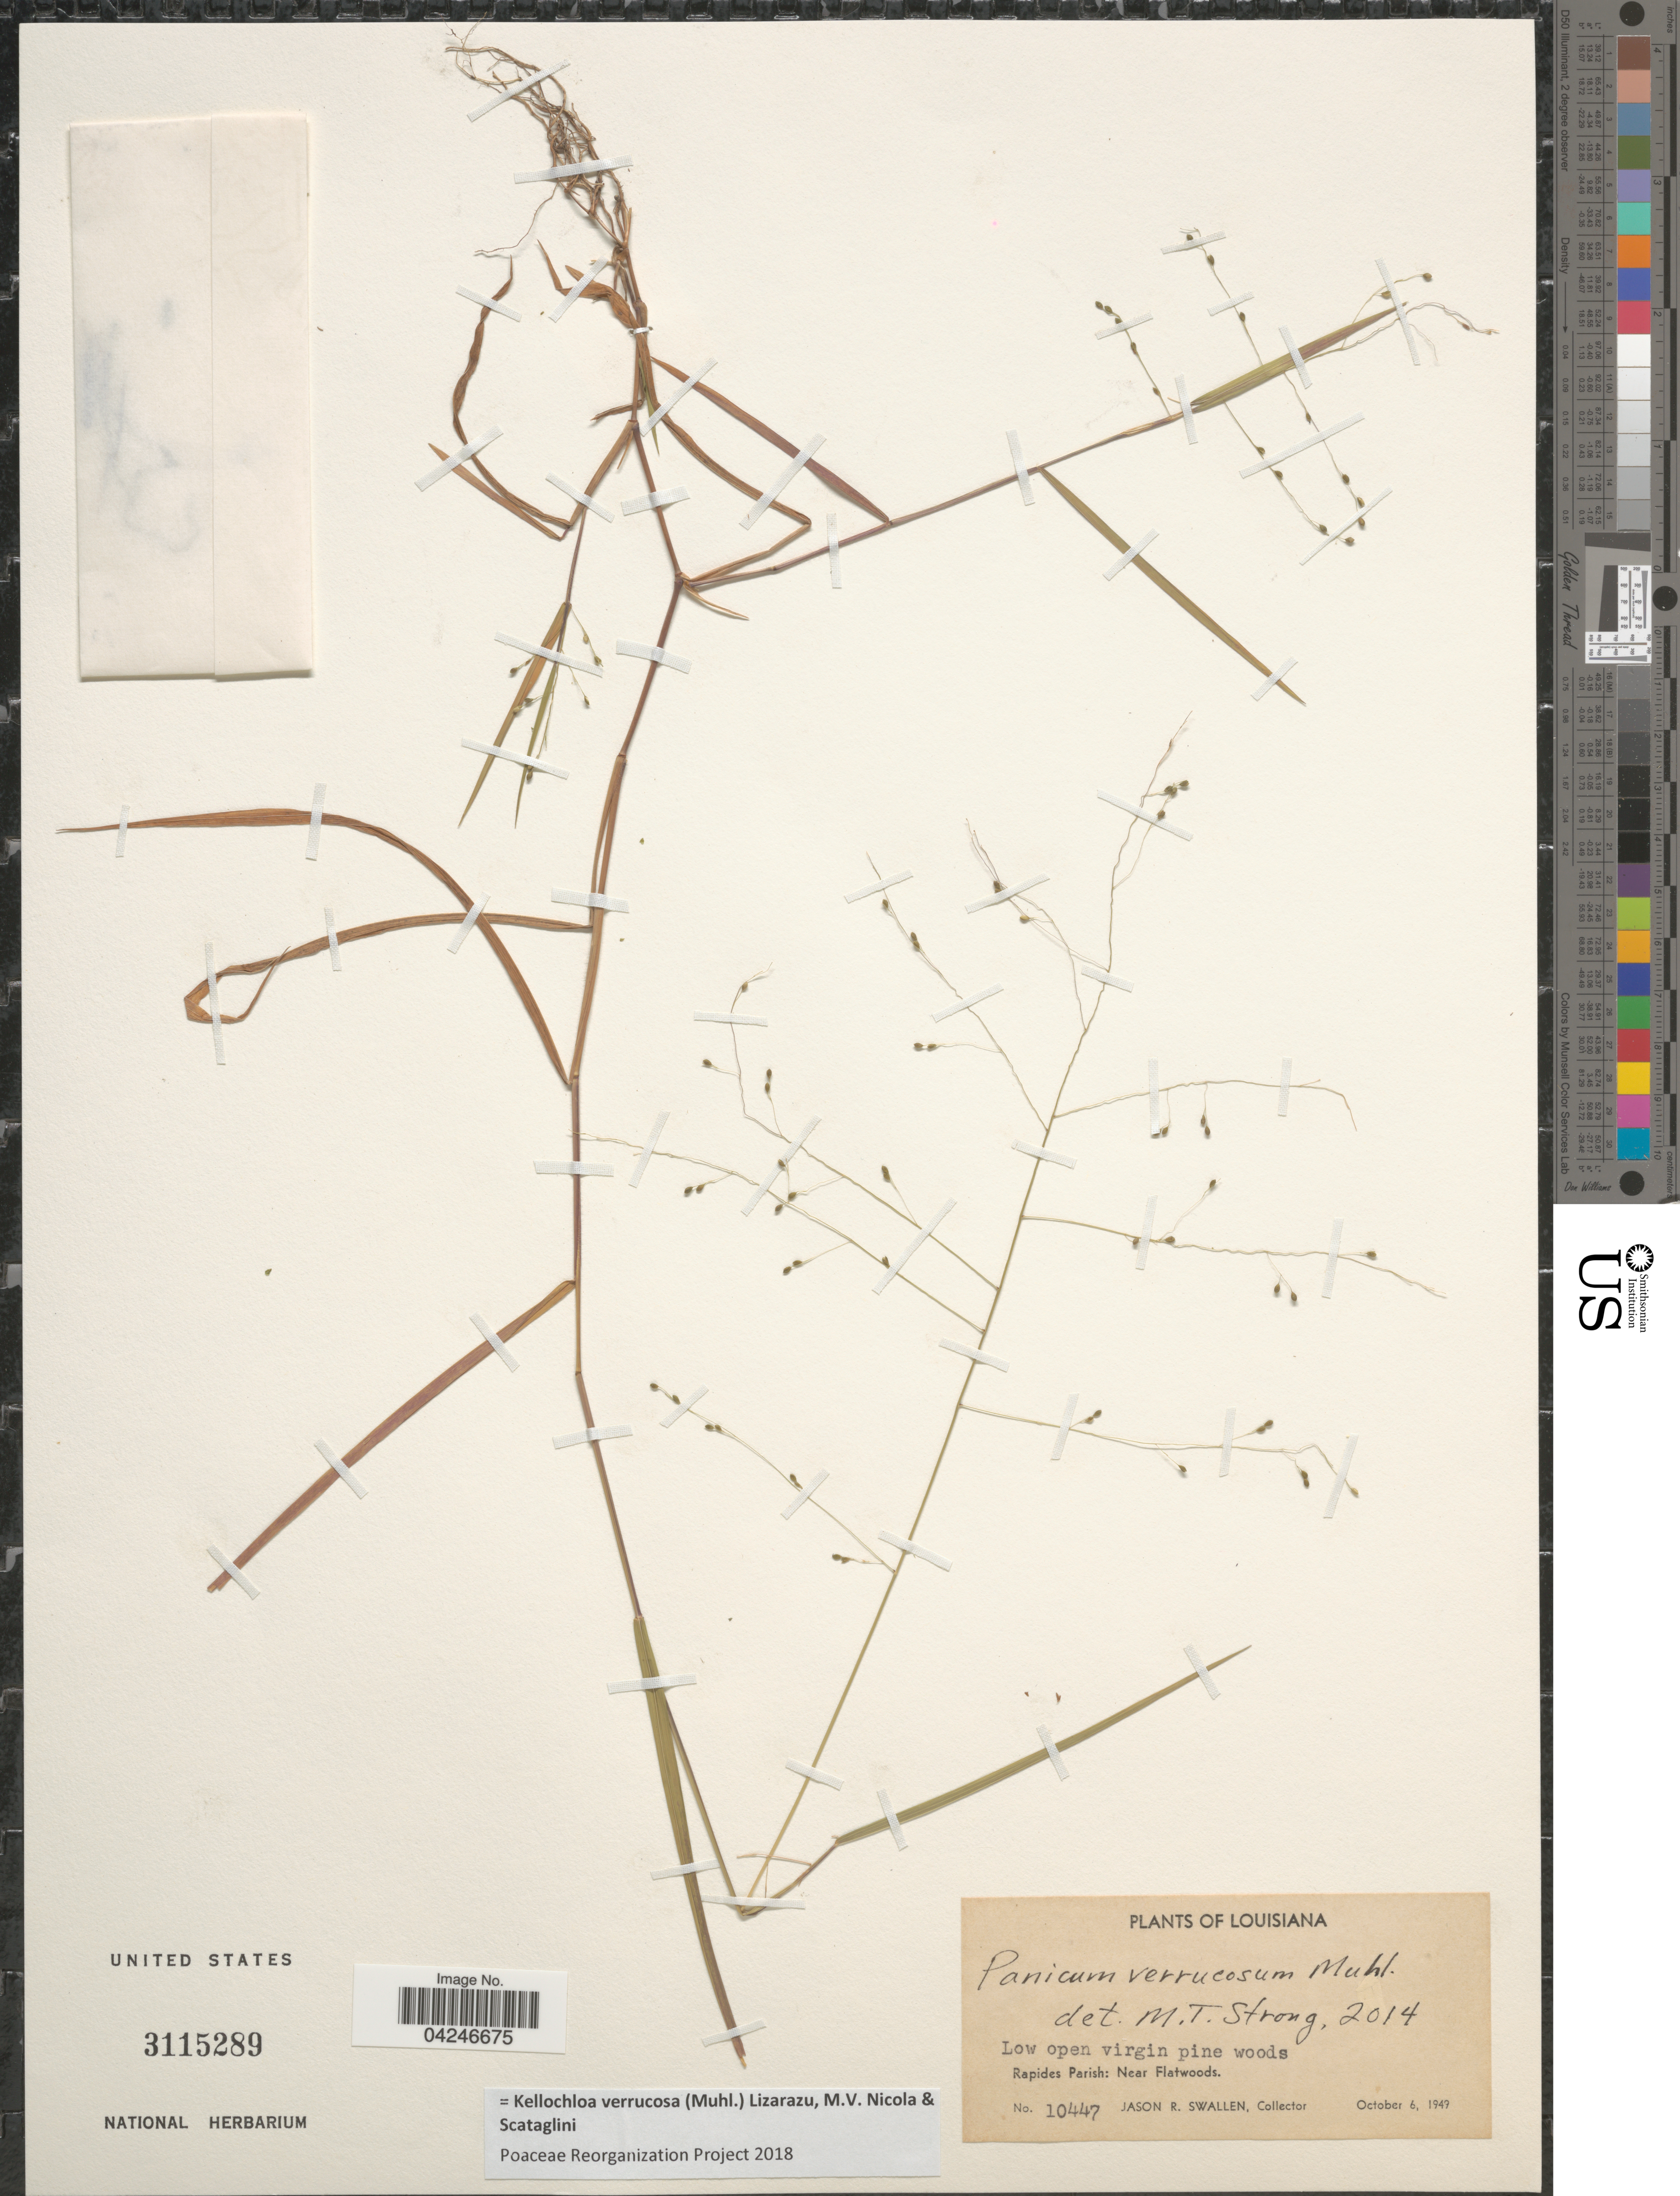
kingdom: Plantae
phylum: Tracheophyta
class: Liliopsida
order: Poales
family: Poaceae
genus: Kellochloa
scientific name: Kellochloa verrucosa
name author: (Muhl.) Lizarazu et al.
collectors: J. R. Swallen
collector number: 10447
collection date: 1949-10-06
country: United States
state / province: Louisiana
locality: Rapides Parish: Near Flatwoods.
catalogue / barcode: US 3115289